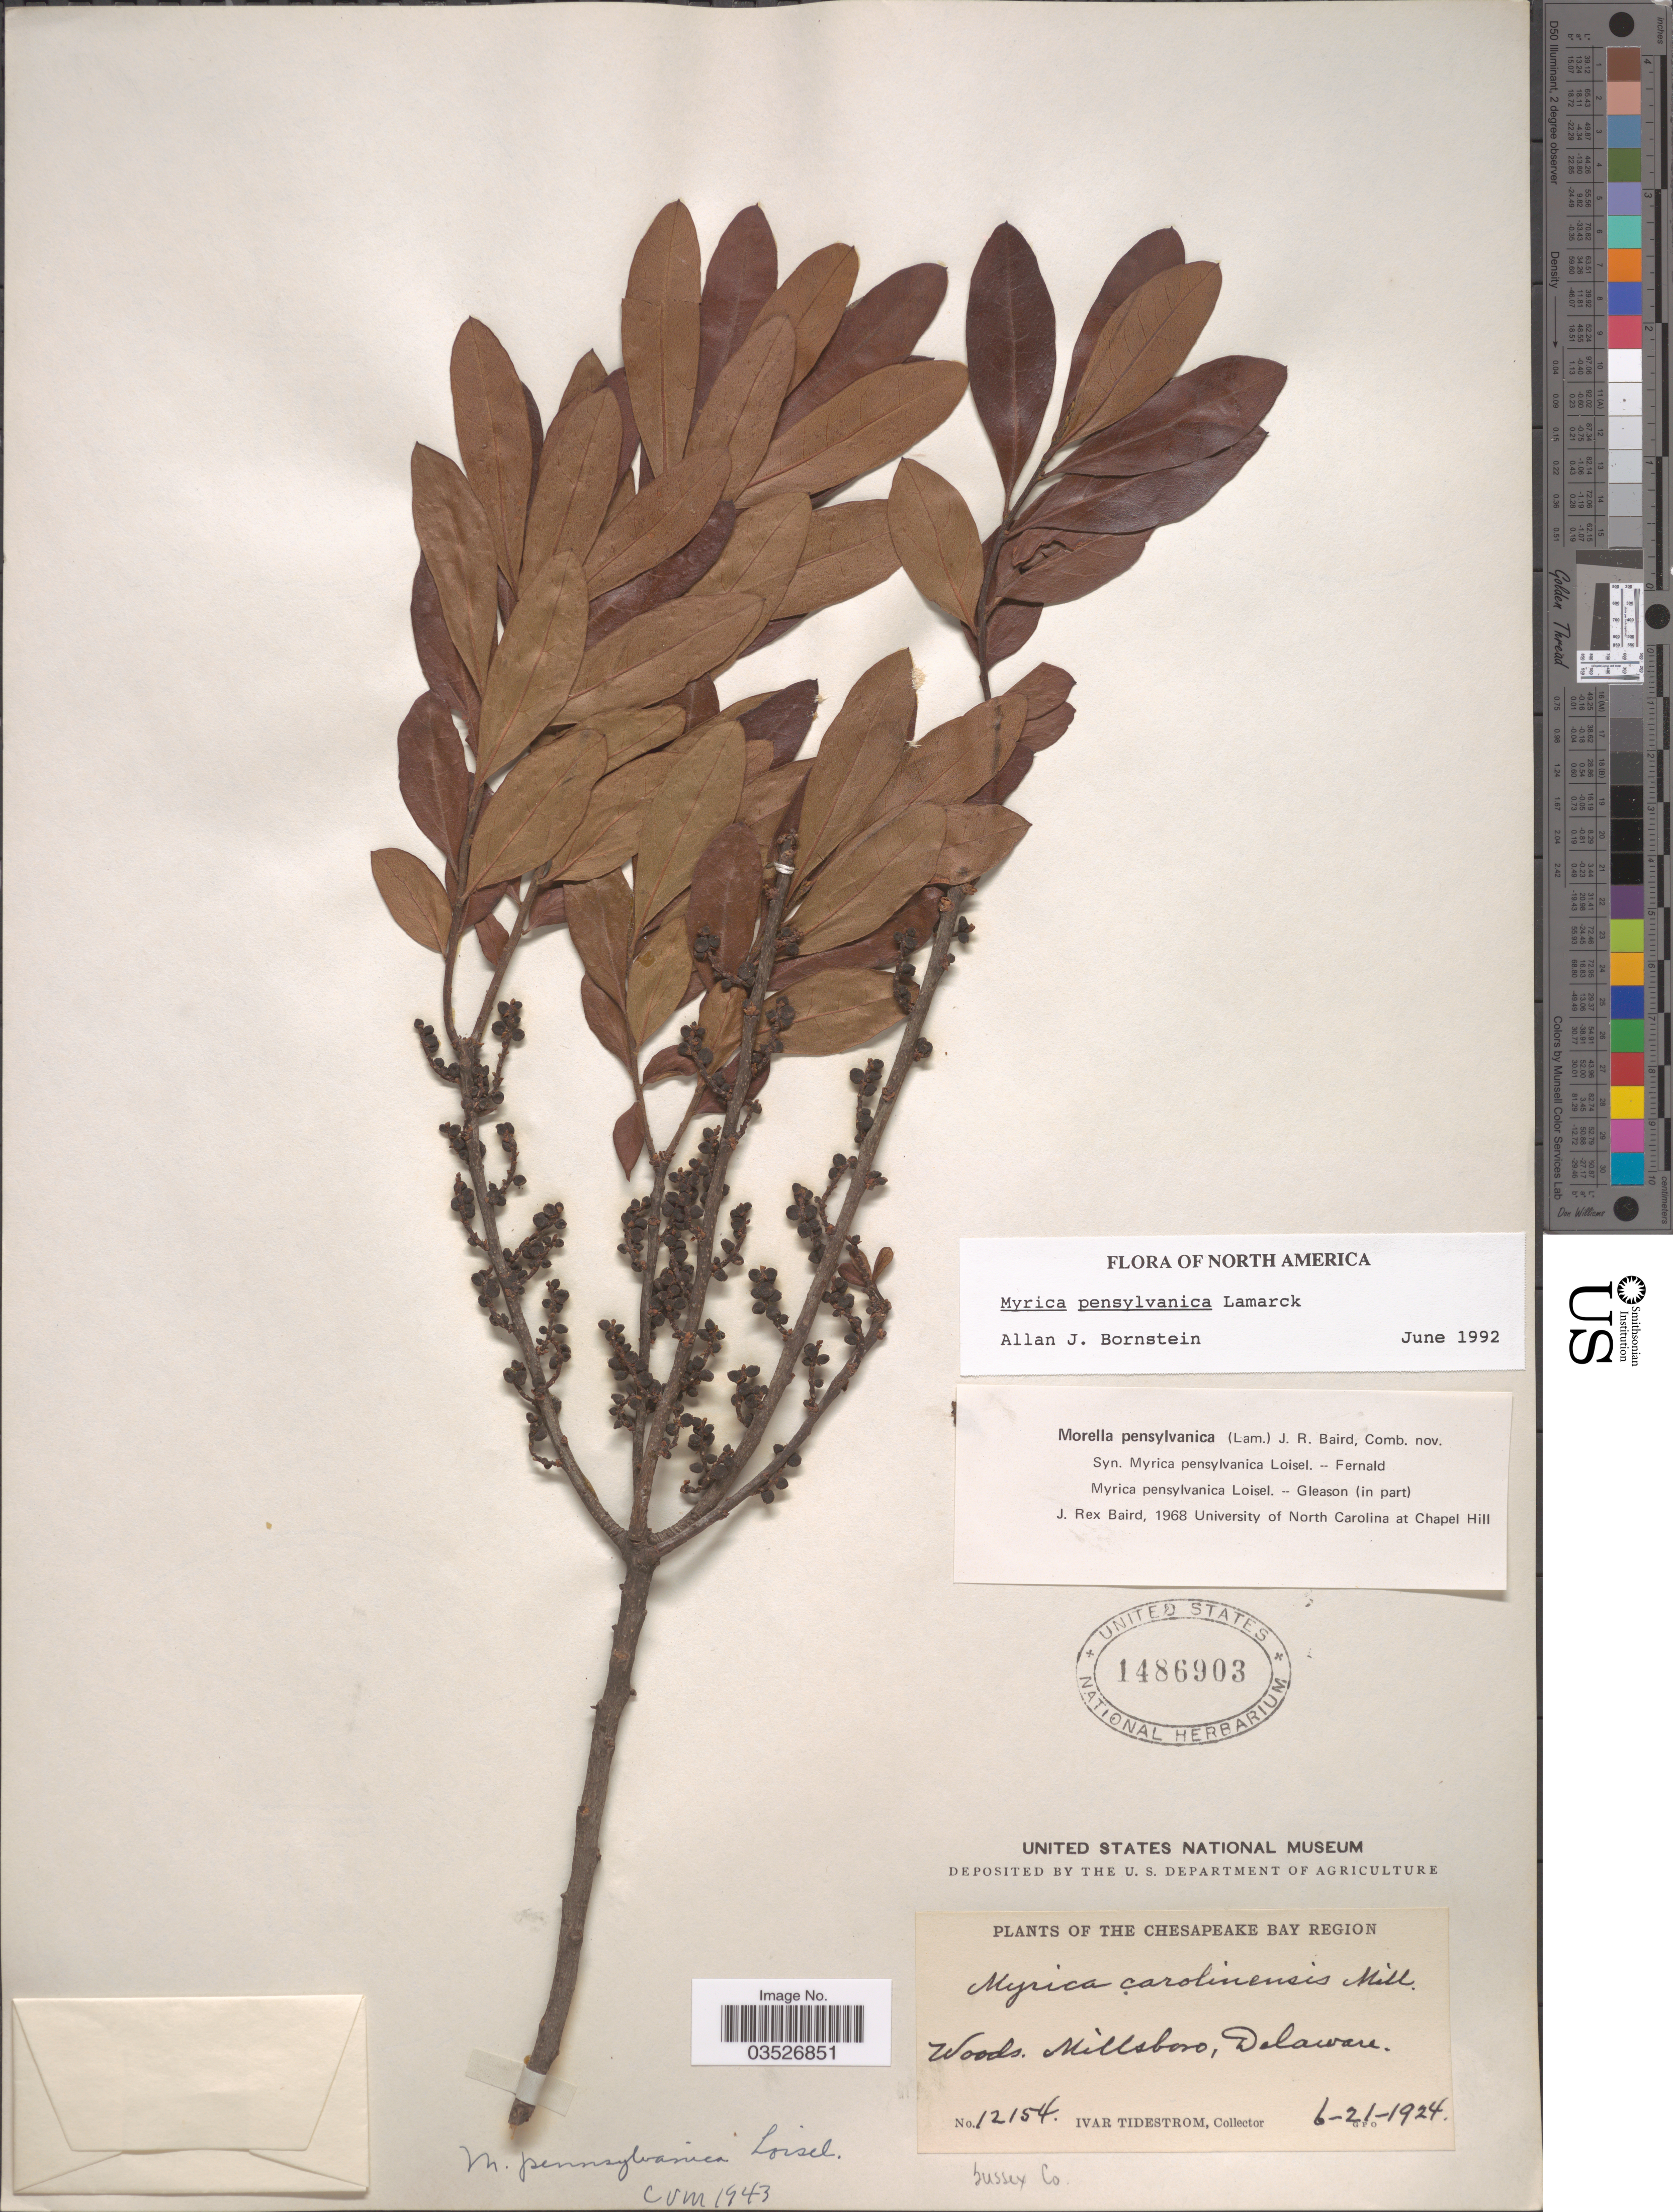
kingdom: Plantae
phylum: Tracheophyta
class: Magnoliopsida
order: Fagales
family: Myricaceae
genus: Morella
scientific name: Morella pensylvanica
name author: (Mirb.) Kartesz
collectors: I. F. Tidestrom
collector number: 12154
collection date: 1924-06-21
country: United States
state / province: Delaware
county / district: Sussex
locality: The Chesapeake Bay Region. Woods. Millsboro. Sussex Co.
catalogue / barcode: US 1486903